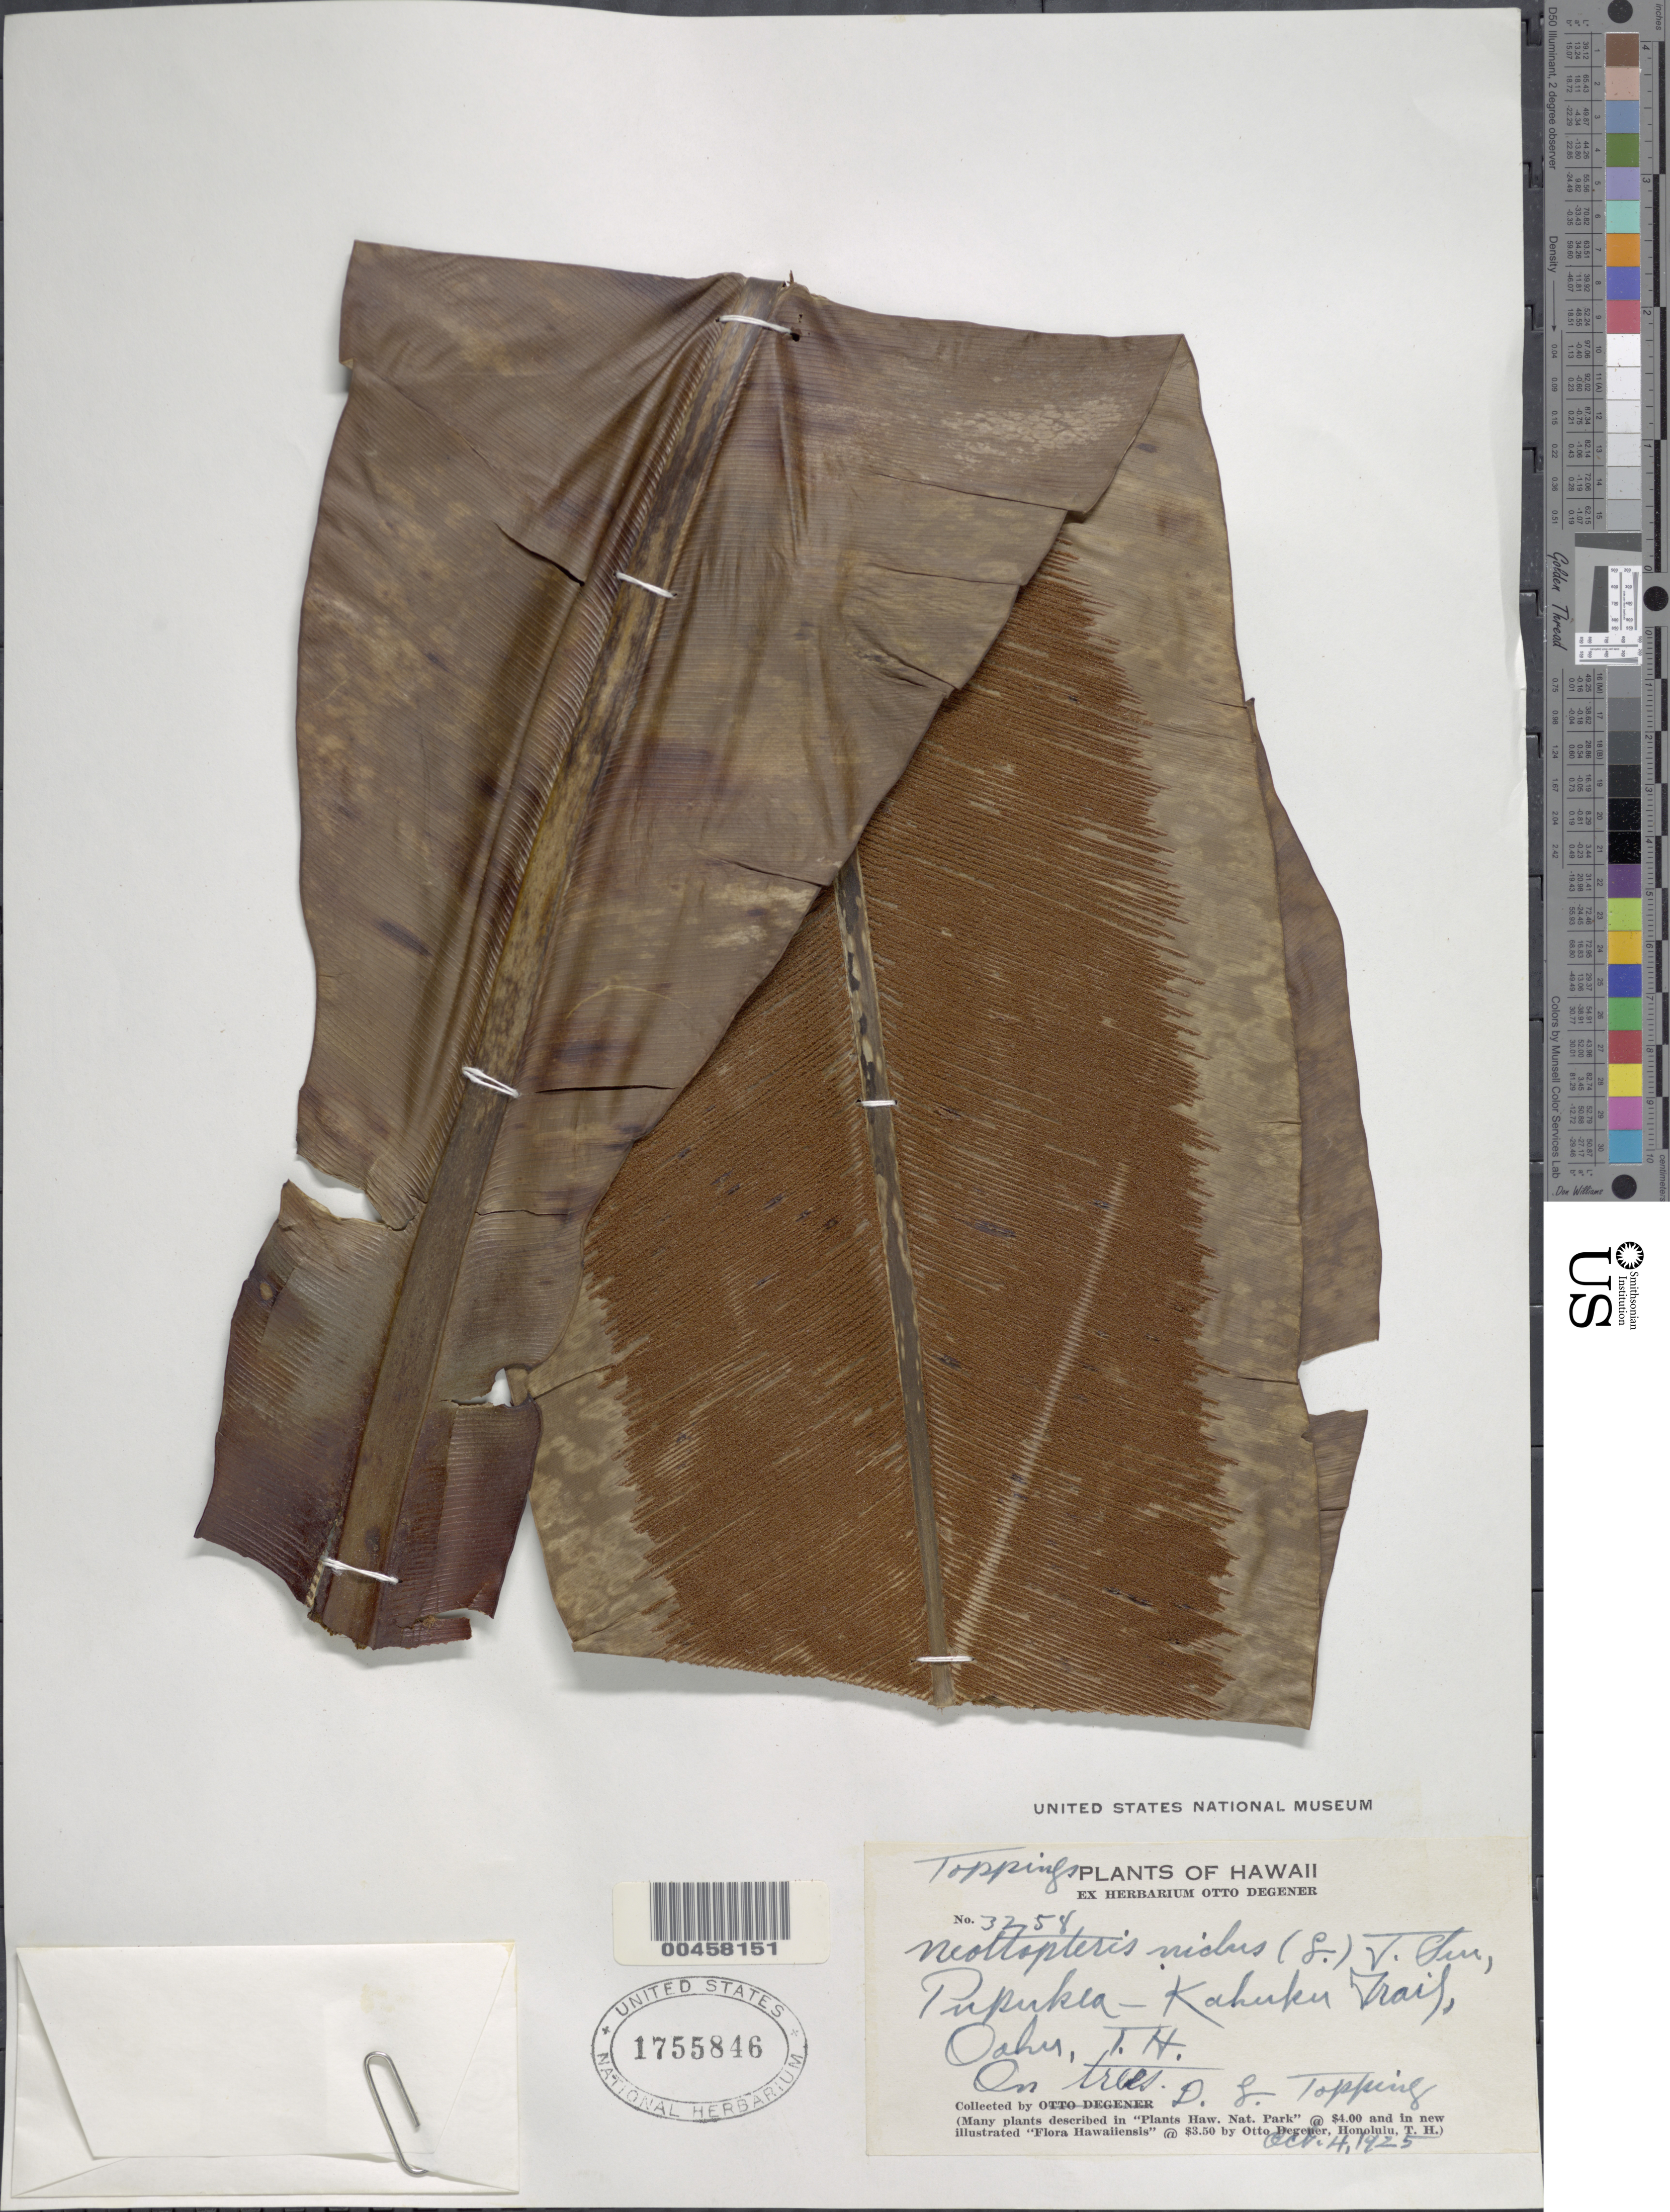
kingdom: Plantae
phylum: Tracheophyta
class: Polypodiopsida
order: Polypodiales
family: Aspleniaceae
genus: Asplenium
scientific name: Asplenium nidus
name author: L.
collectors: D. L. Topping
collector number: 3258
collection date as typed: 4 Oct 1925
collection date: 1925-10-04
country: United States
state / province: Hawaii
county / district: Honolulu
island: Oahu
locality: Pupukea-Kahuku Trail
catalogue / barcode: US 1755846